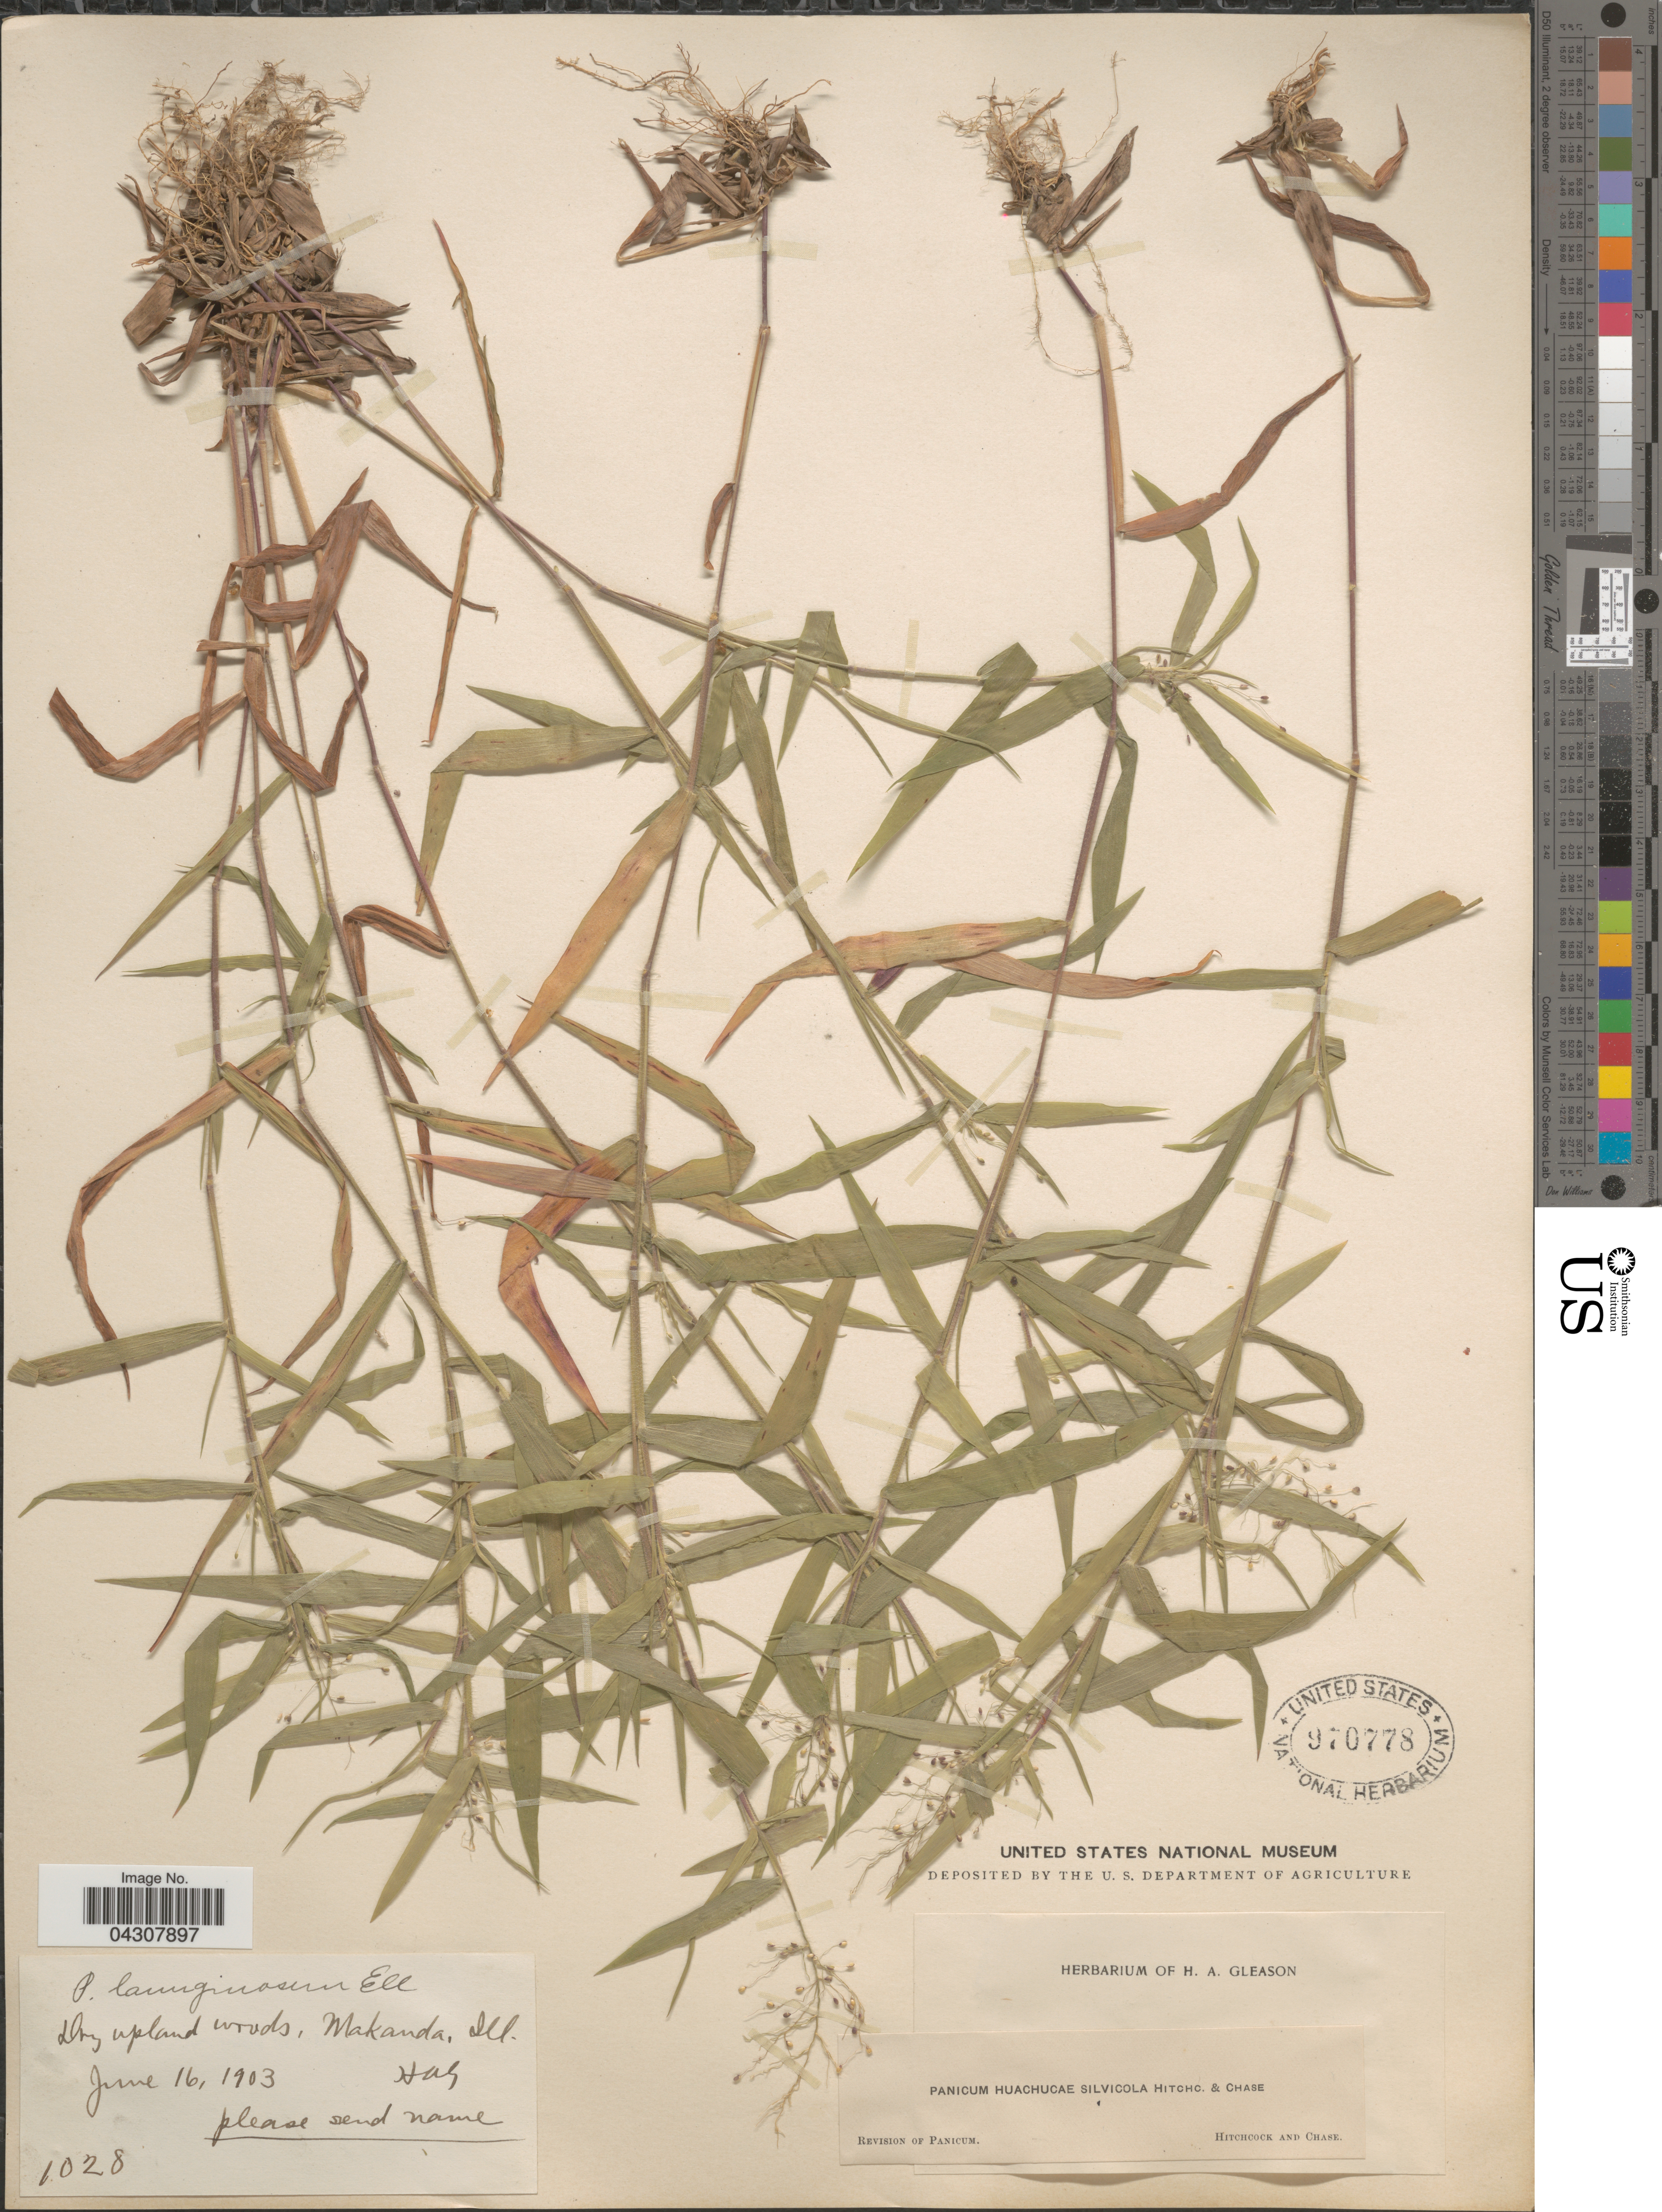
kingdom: Plantae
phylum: Tracheophyta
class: Liliopsida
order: Poales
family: Poaceae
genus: Dichanthelium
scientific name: Dichanthelium acuminatum var. acuminatum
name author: (Sw.) Gould & C.A. Clark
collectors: H. A. Gleason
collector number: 1028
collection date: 1903-06-16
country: United States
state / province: Illinois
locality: Dry upland woods Makanda.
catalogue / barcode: US 970778